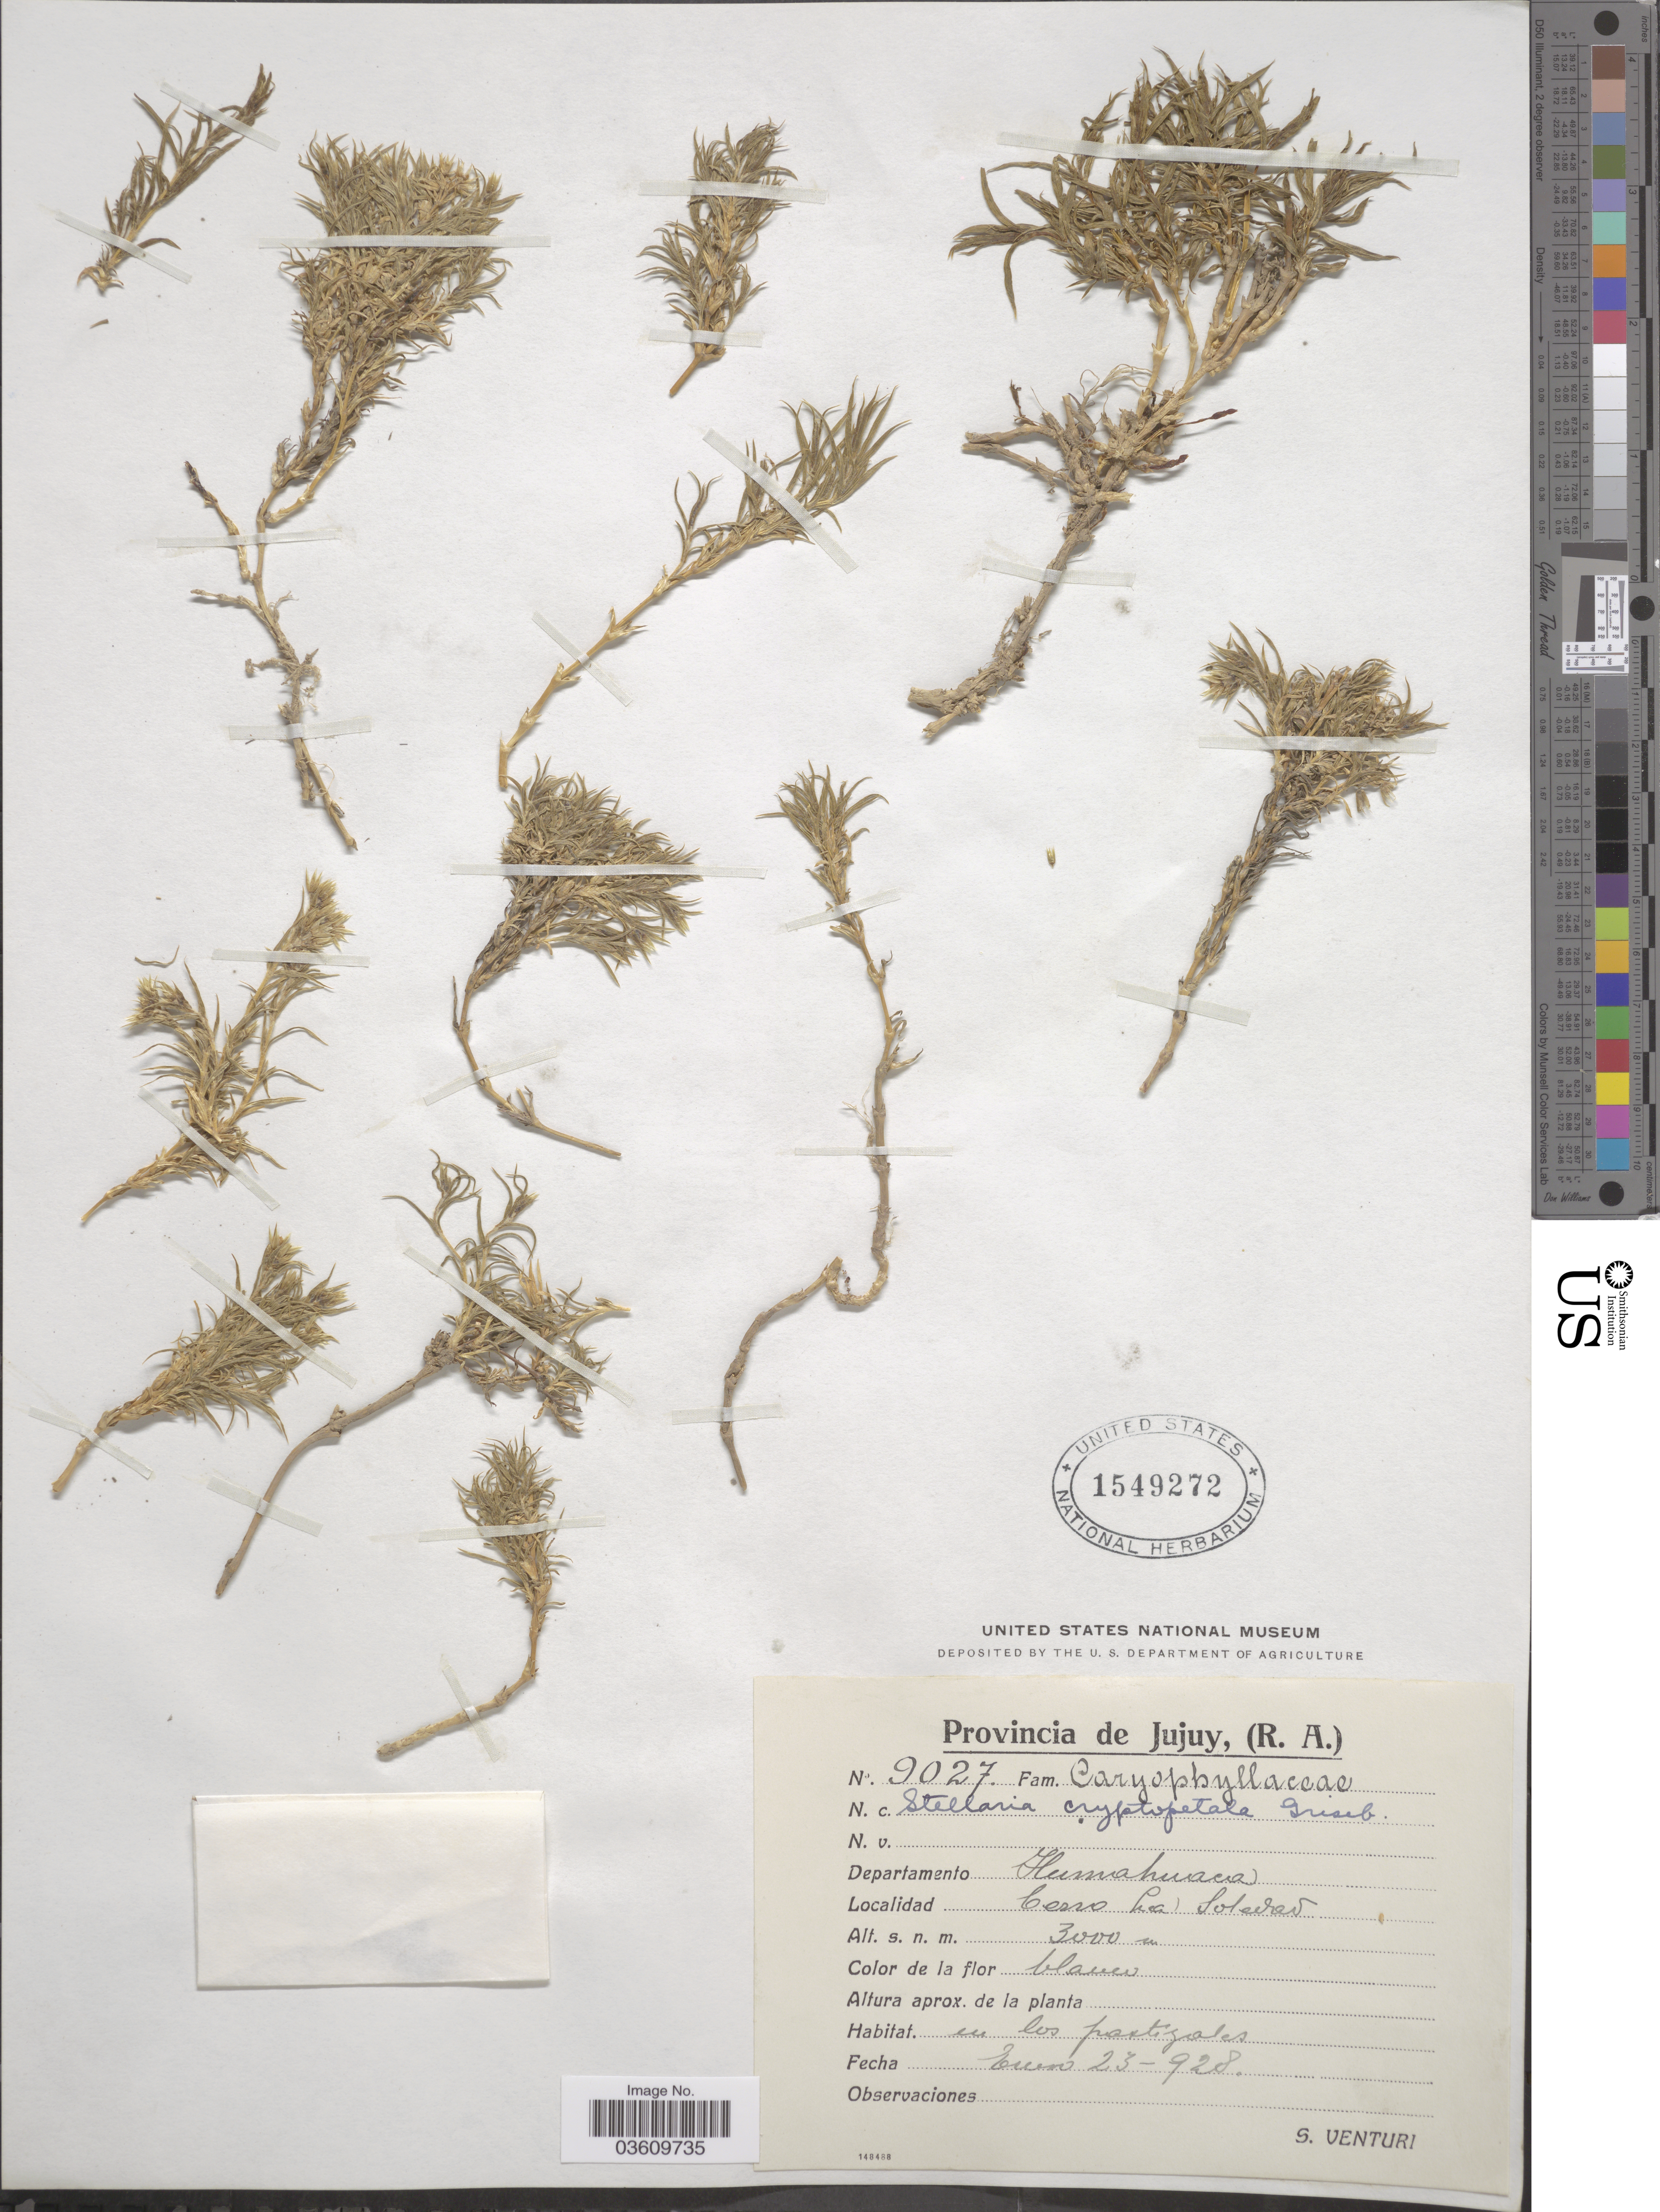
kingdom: Plantae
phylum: Tracheophyta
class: Magnoliopsida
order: Caryophyllales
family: Caryophyllaceae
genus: Stellaria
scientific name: Stellaria cryptopetala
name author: Griseb.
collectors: S. Venturi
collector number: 9027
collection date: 1928-01-23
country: Argentina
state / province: Jujuy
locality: Departamento Humahuaca. Cerro La Soledad.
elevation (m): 3000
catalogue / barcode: US 1549272